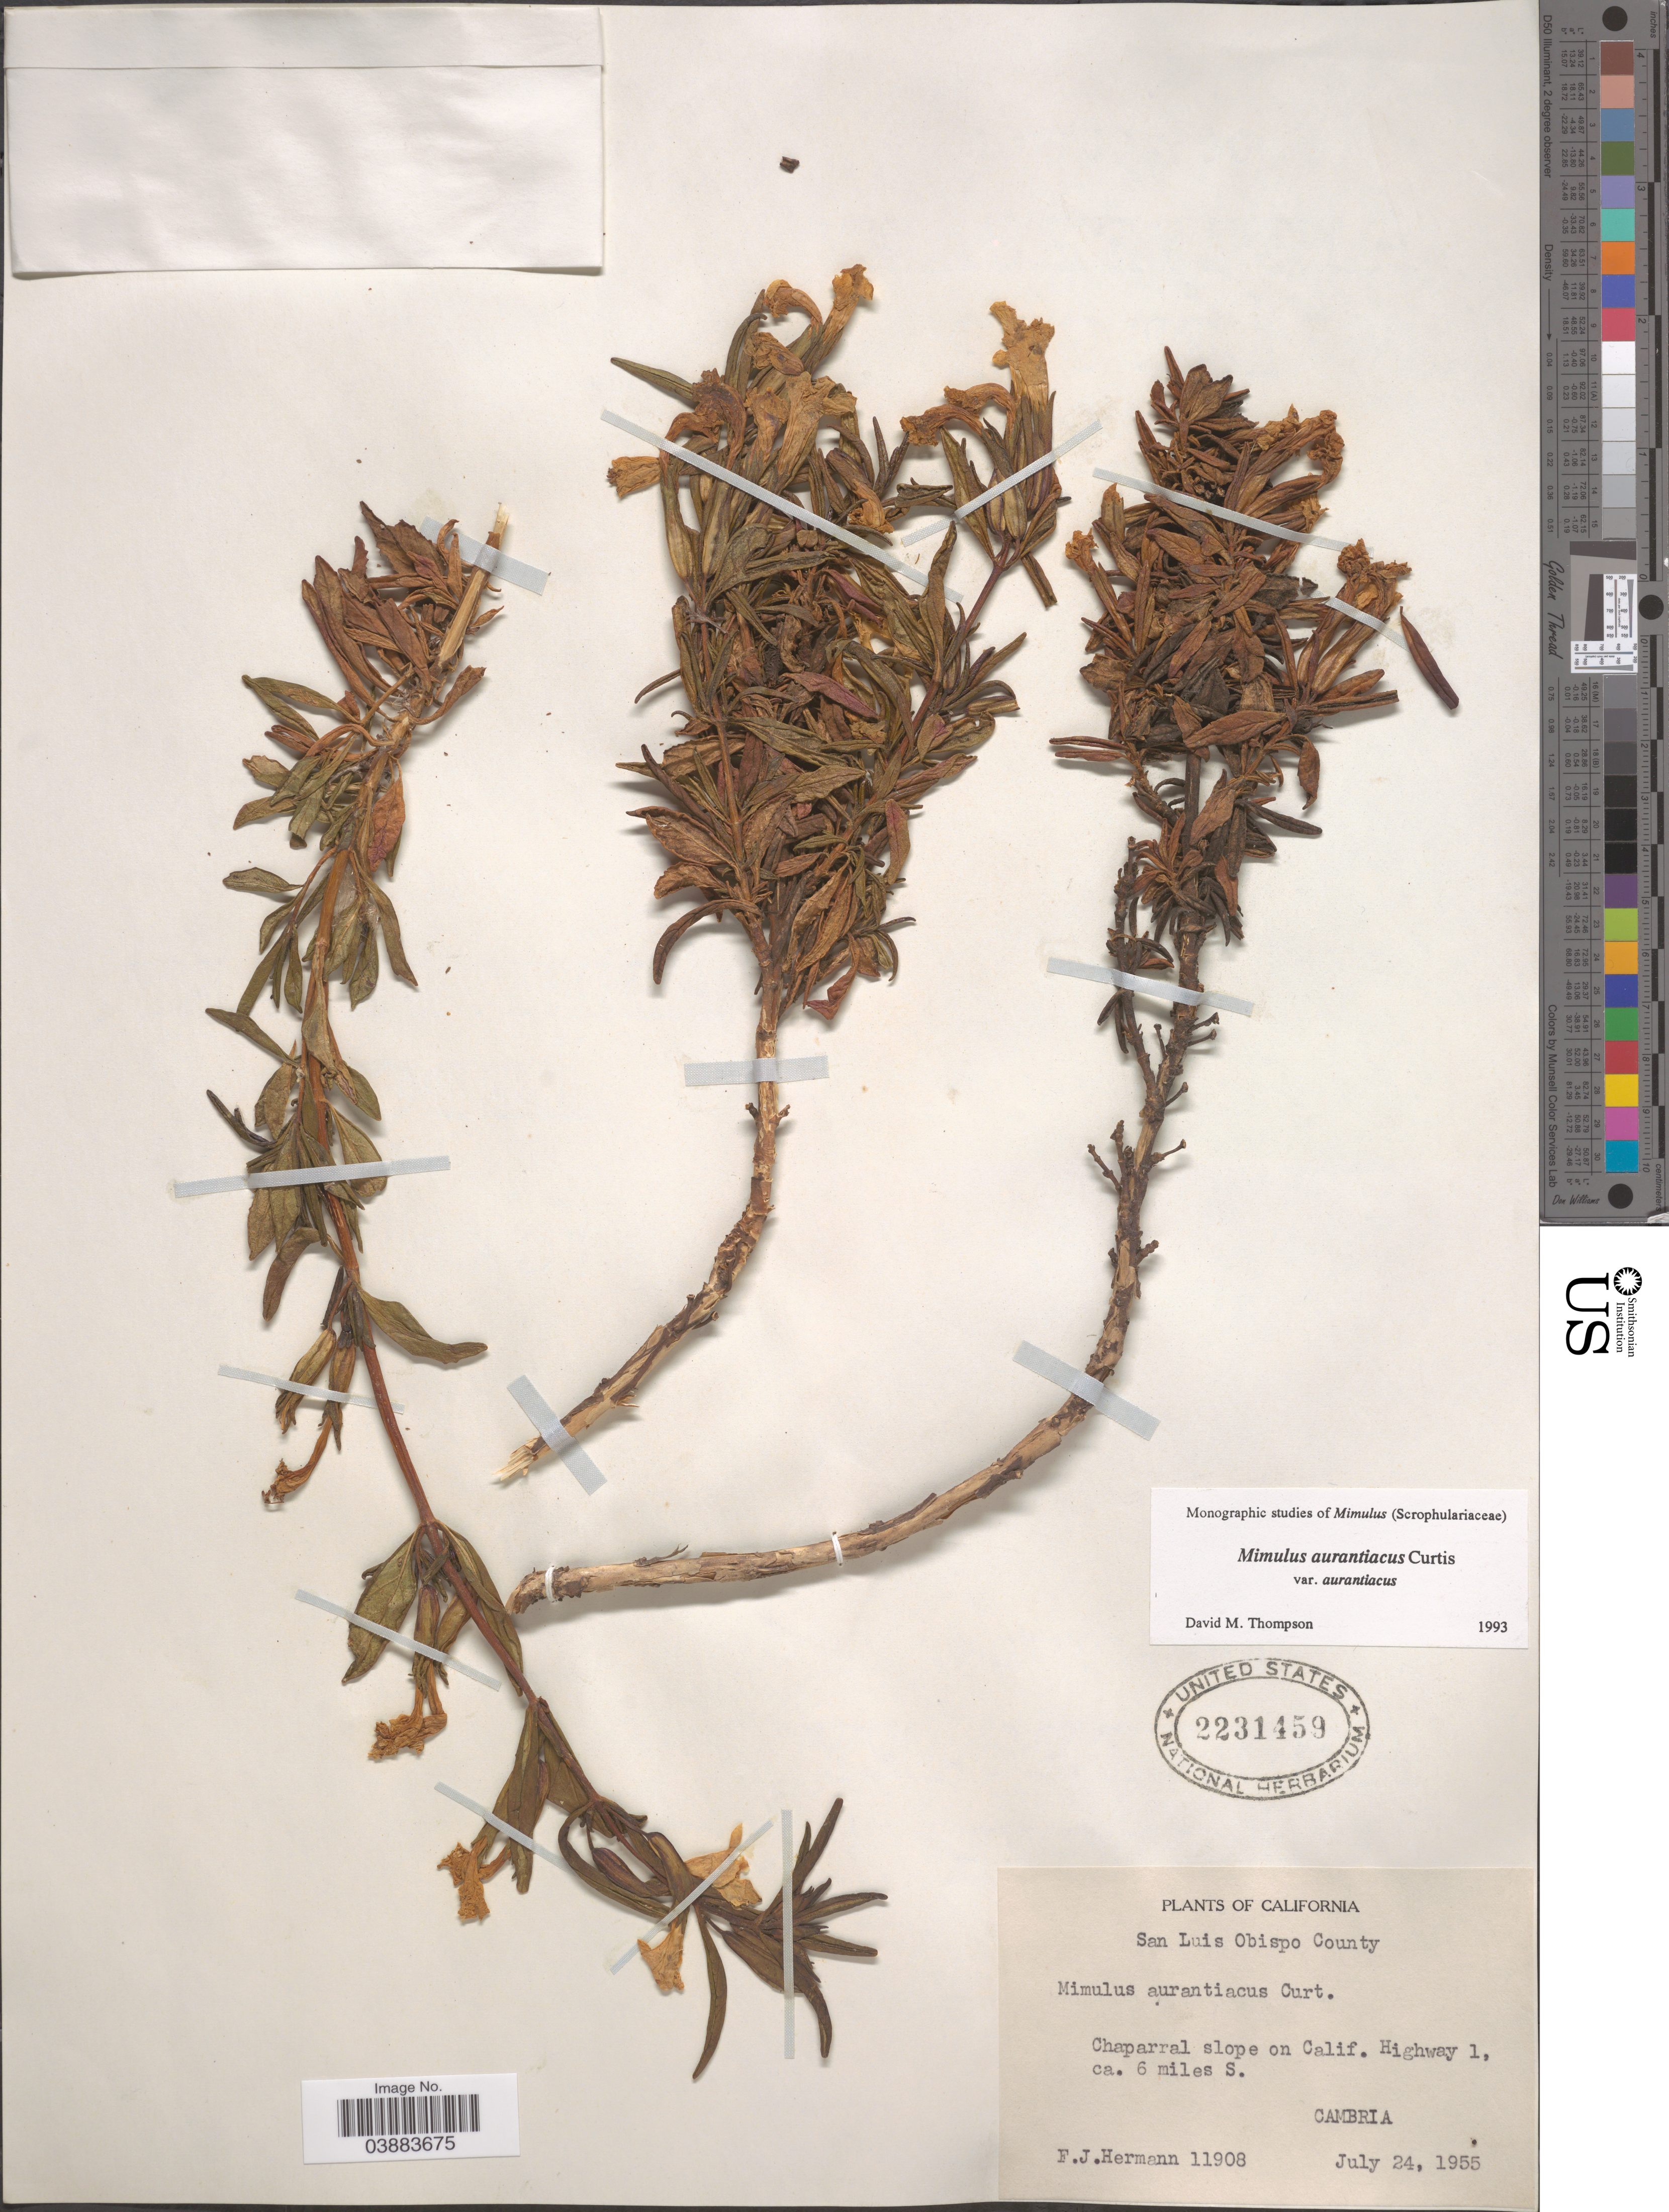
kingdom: Plantae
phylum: Tracheophyta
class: Magnoliopsida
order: Lamiales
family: Phrymaceae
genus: Diplacus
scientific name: Diplacus aurantiacus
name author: (Curtis) Jeps.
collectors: F. J. Hermann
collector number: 11908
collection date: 1955-07-24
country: United States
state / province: California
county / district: San Luis Obispo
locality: San Luis Obispo County. Chaparral slope on Calif, Highway 1, ca. 6 miles S. Cambria.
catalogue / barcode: US 2231459